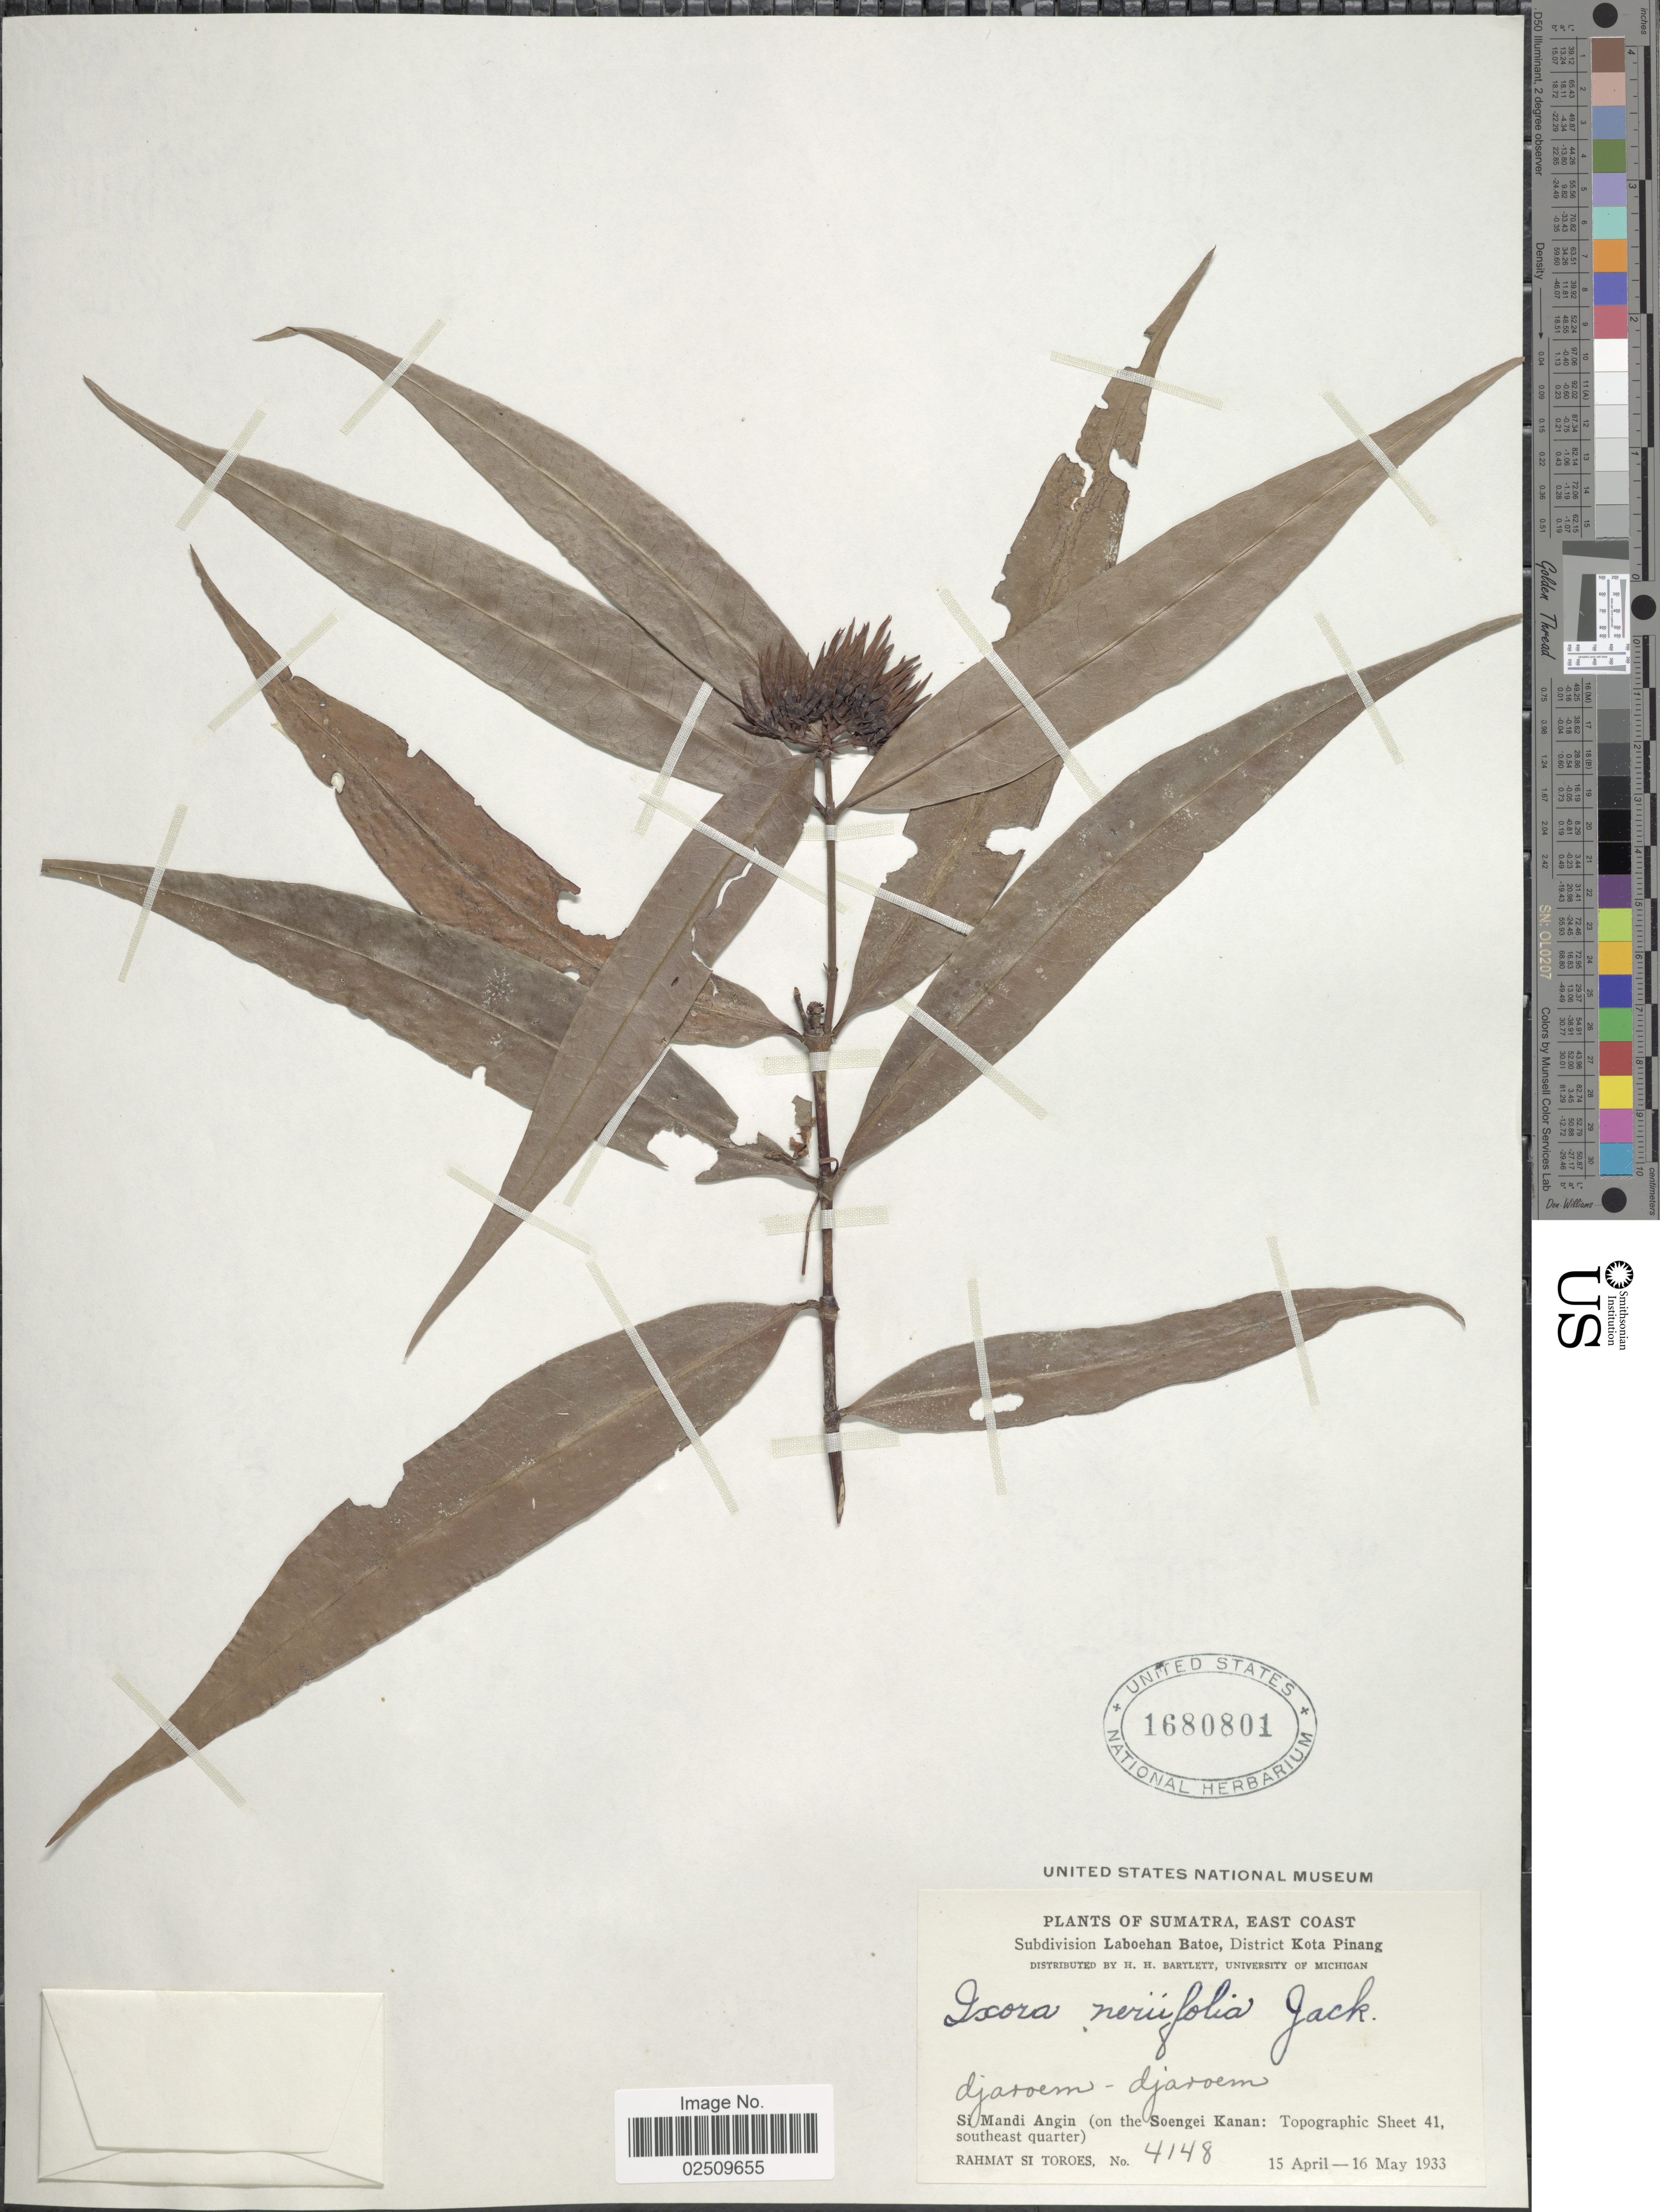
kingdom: Plantae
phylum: Tracheophyta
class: Magnoliopsida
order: Gentianales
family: Rubiaceae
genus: Ixora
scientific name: Ixora neriifolia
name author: Jack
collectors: Rahmat Si Boeea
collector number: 4148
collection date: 1933-04-15/1933-05-16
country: Indonesia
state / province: Sumatra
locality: East Coast, Subdivision Laboehan Batoe, District Kota Pinang, djaroem-djaroem, Si Mandi Angin (on the Soengei Kanan: Topographic Sheet 41, southeast quarter)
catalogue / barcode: US 1680801